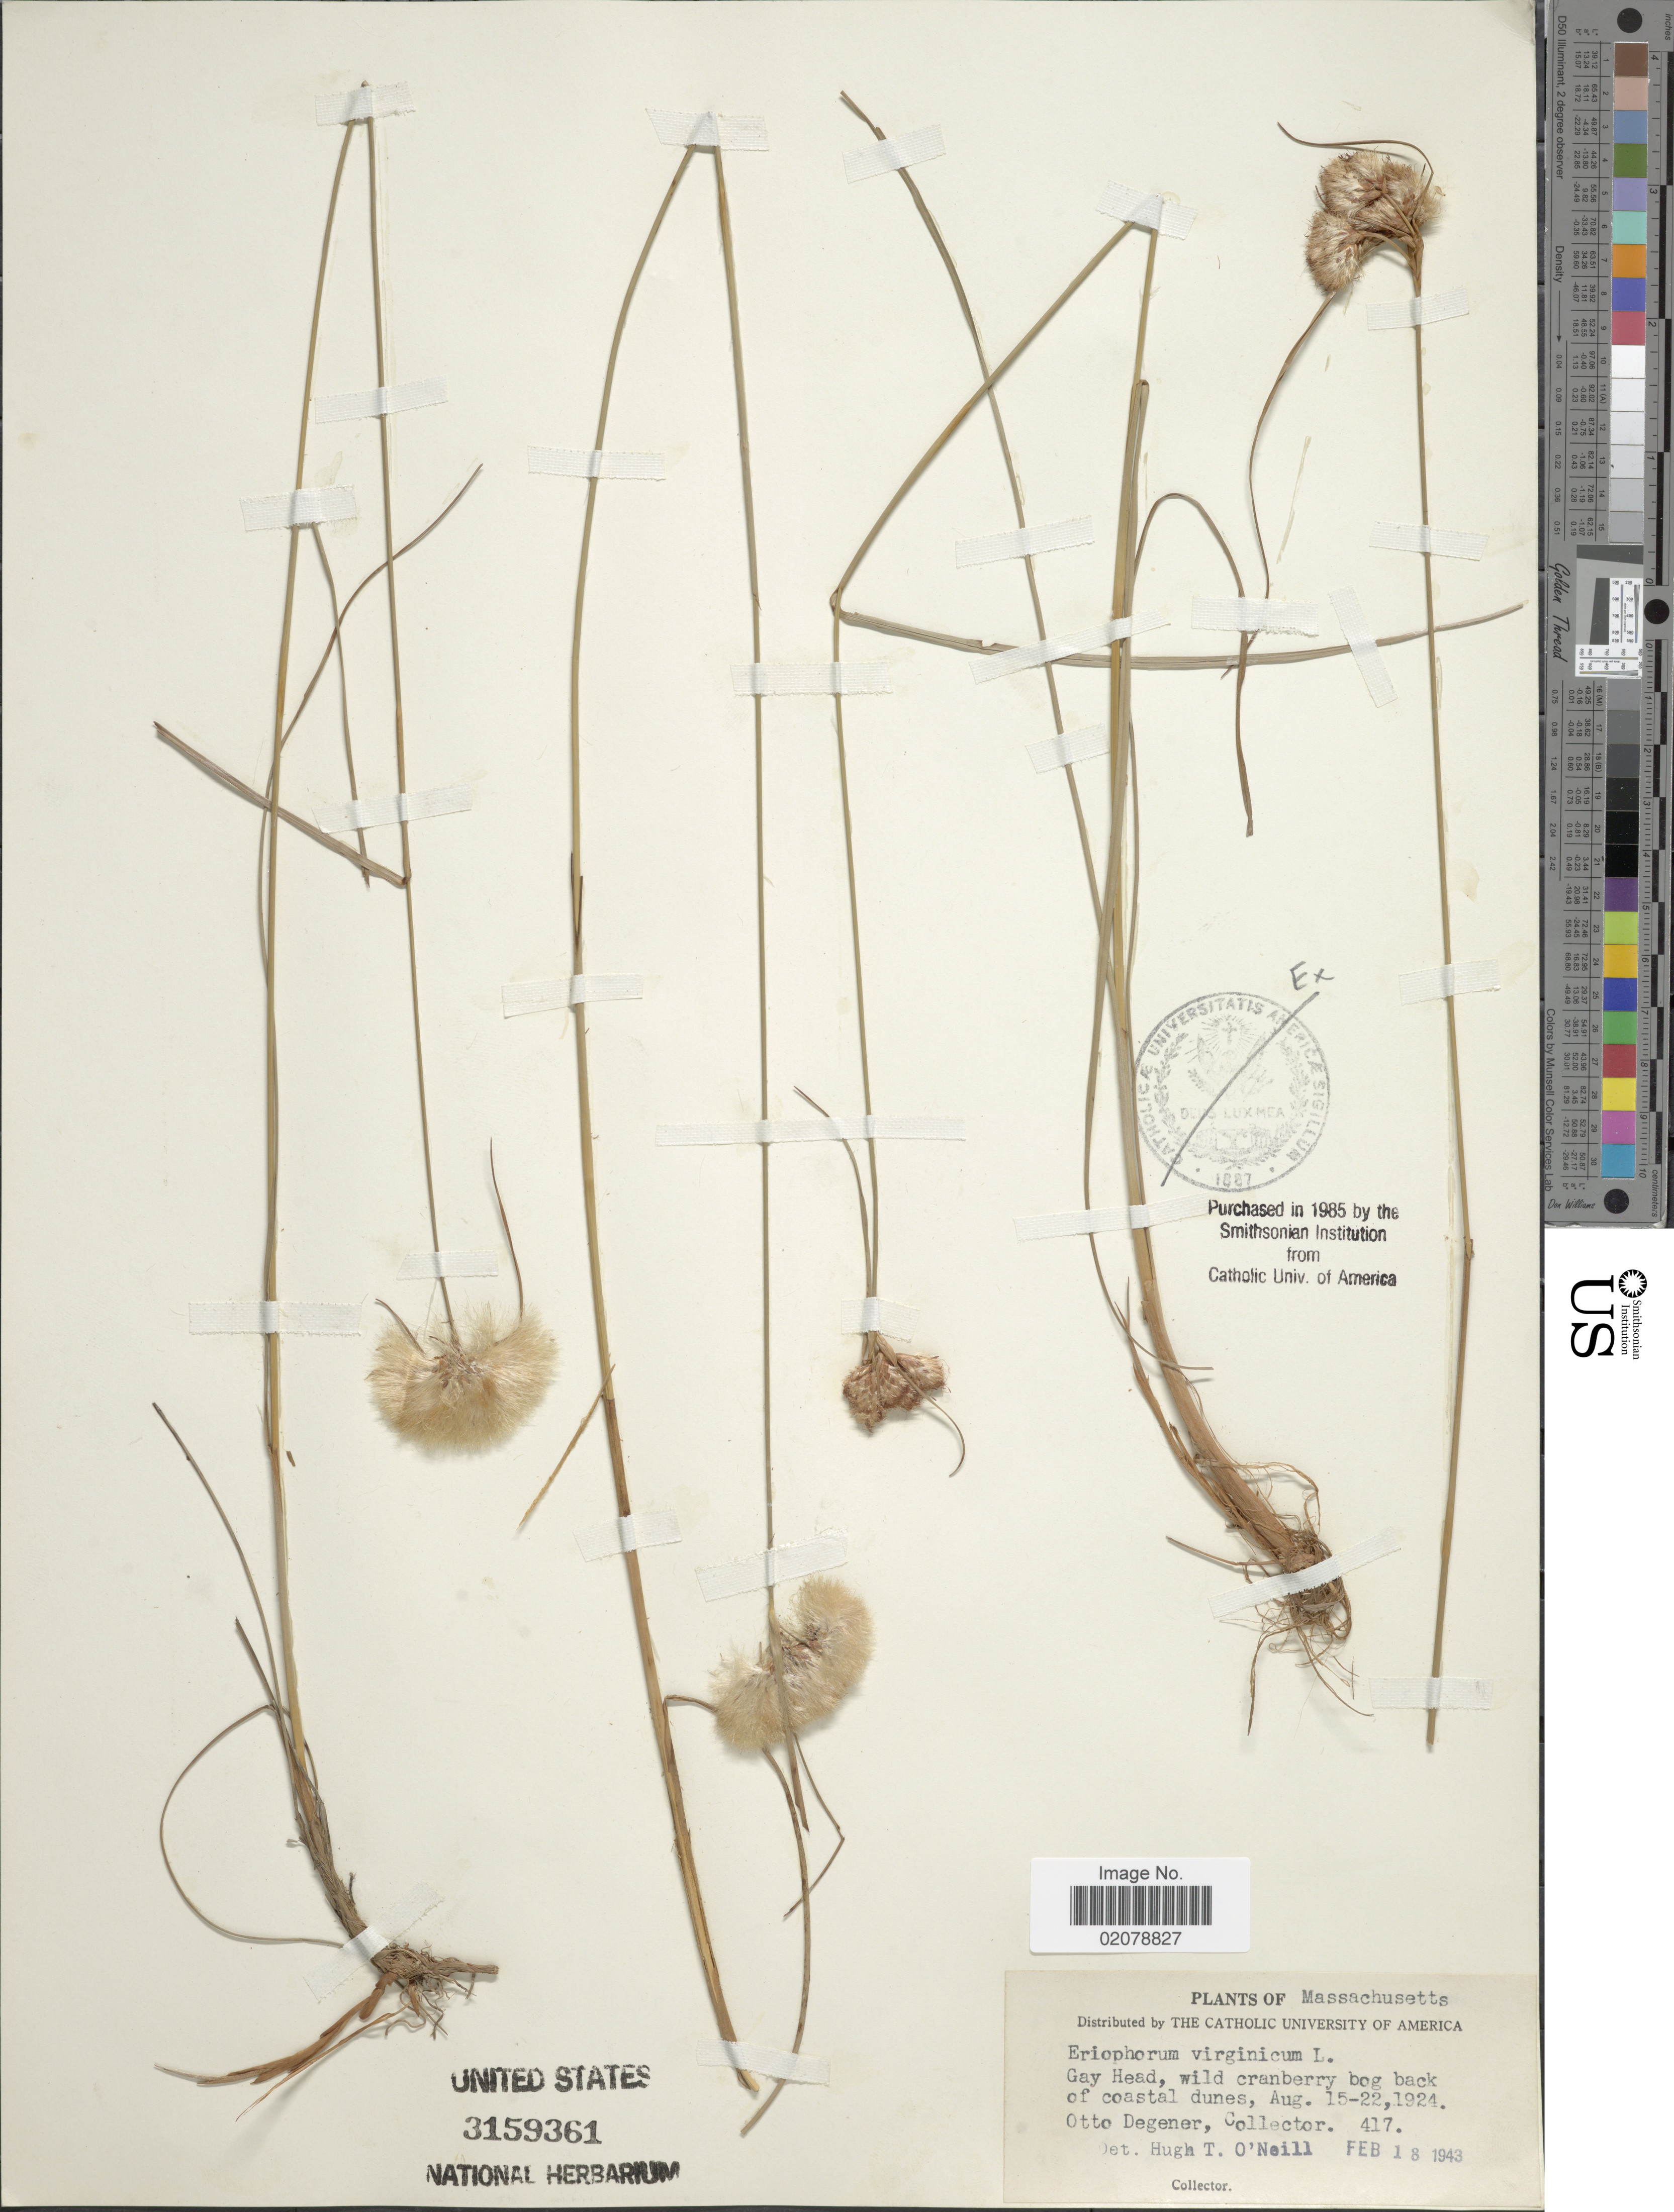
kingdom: Plantae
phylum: Tracheophyta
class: Liliopsida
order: Poales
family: Cyperaceae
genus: Eriophorum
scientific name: Eriophorum virginicum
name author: L.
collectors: O. Degener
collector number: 417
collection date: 1924-08-15/1924-08-22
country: United States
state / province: Massachusetts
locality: Gay Head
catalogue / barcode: US 3159361